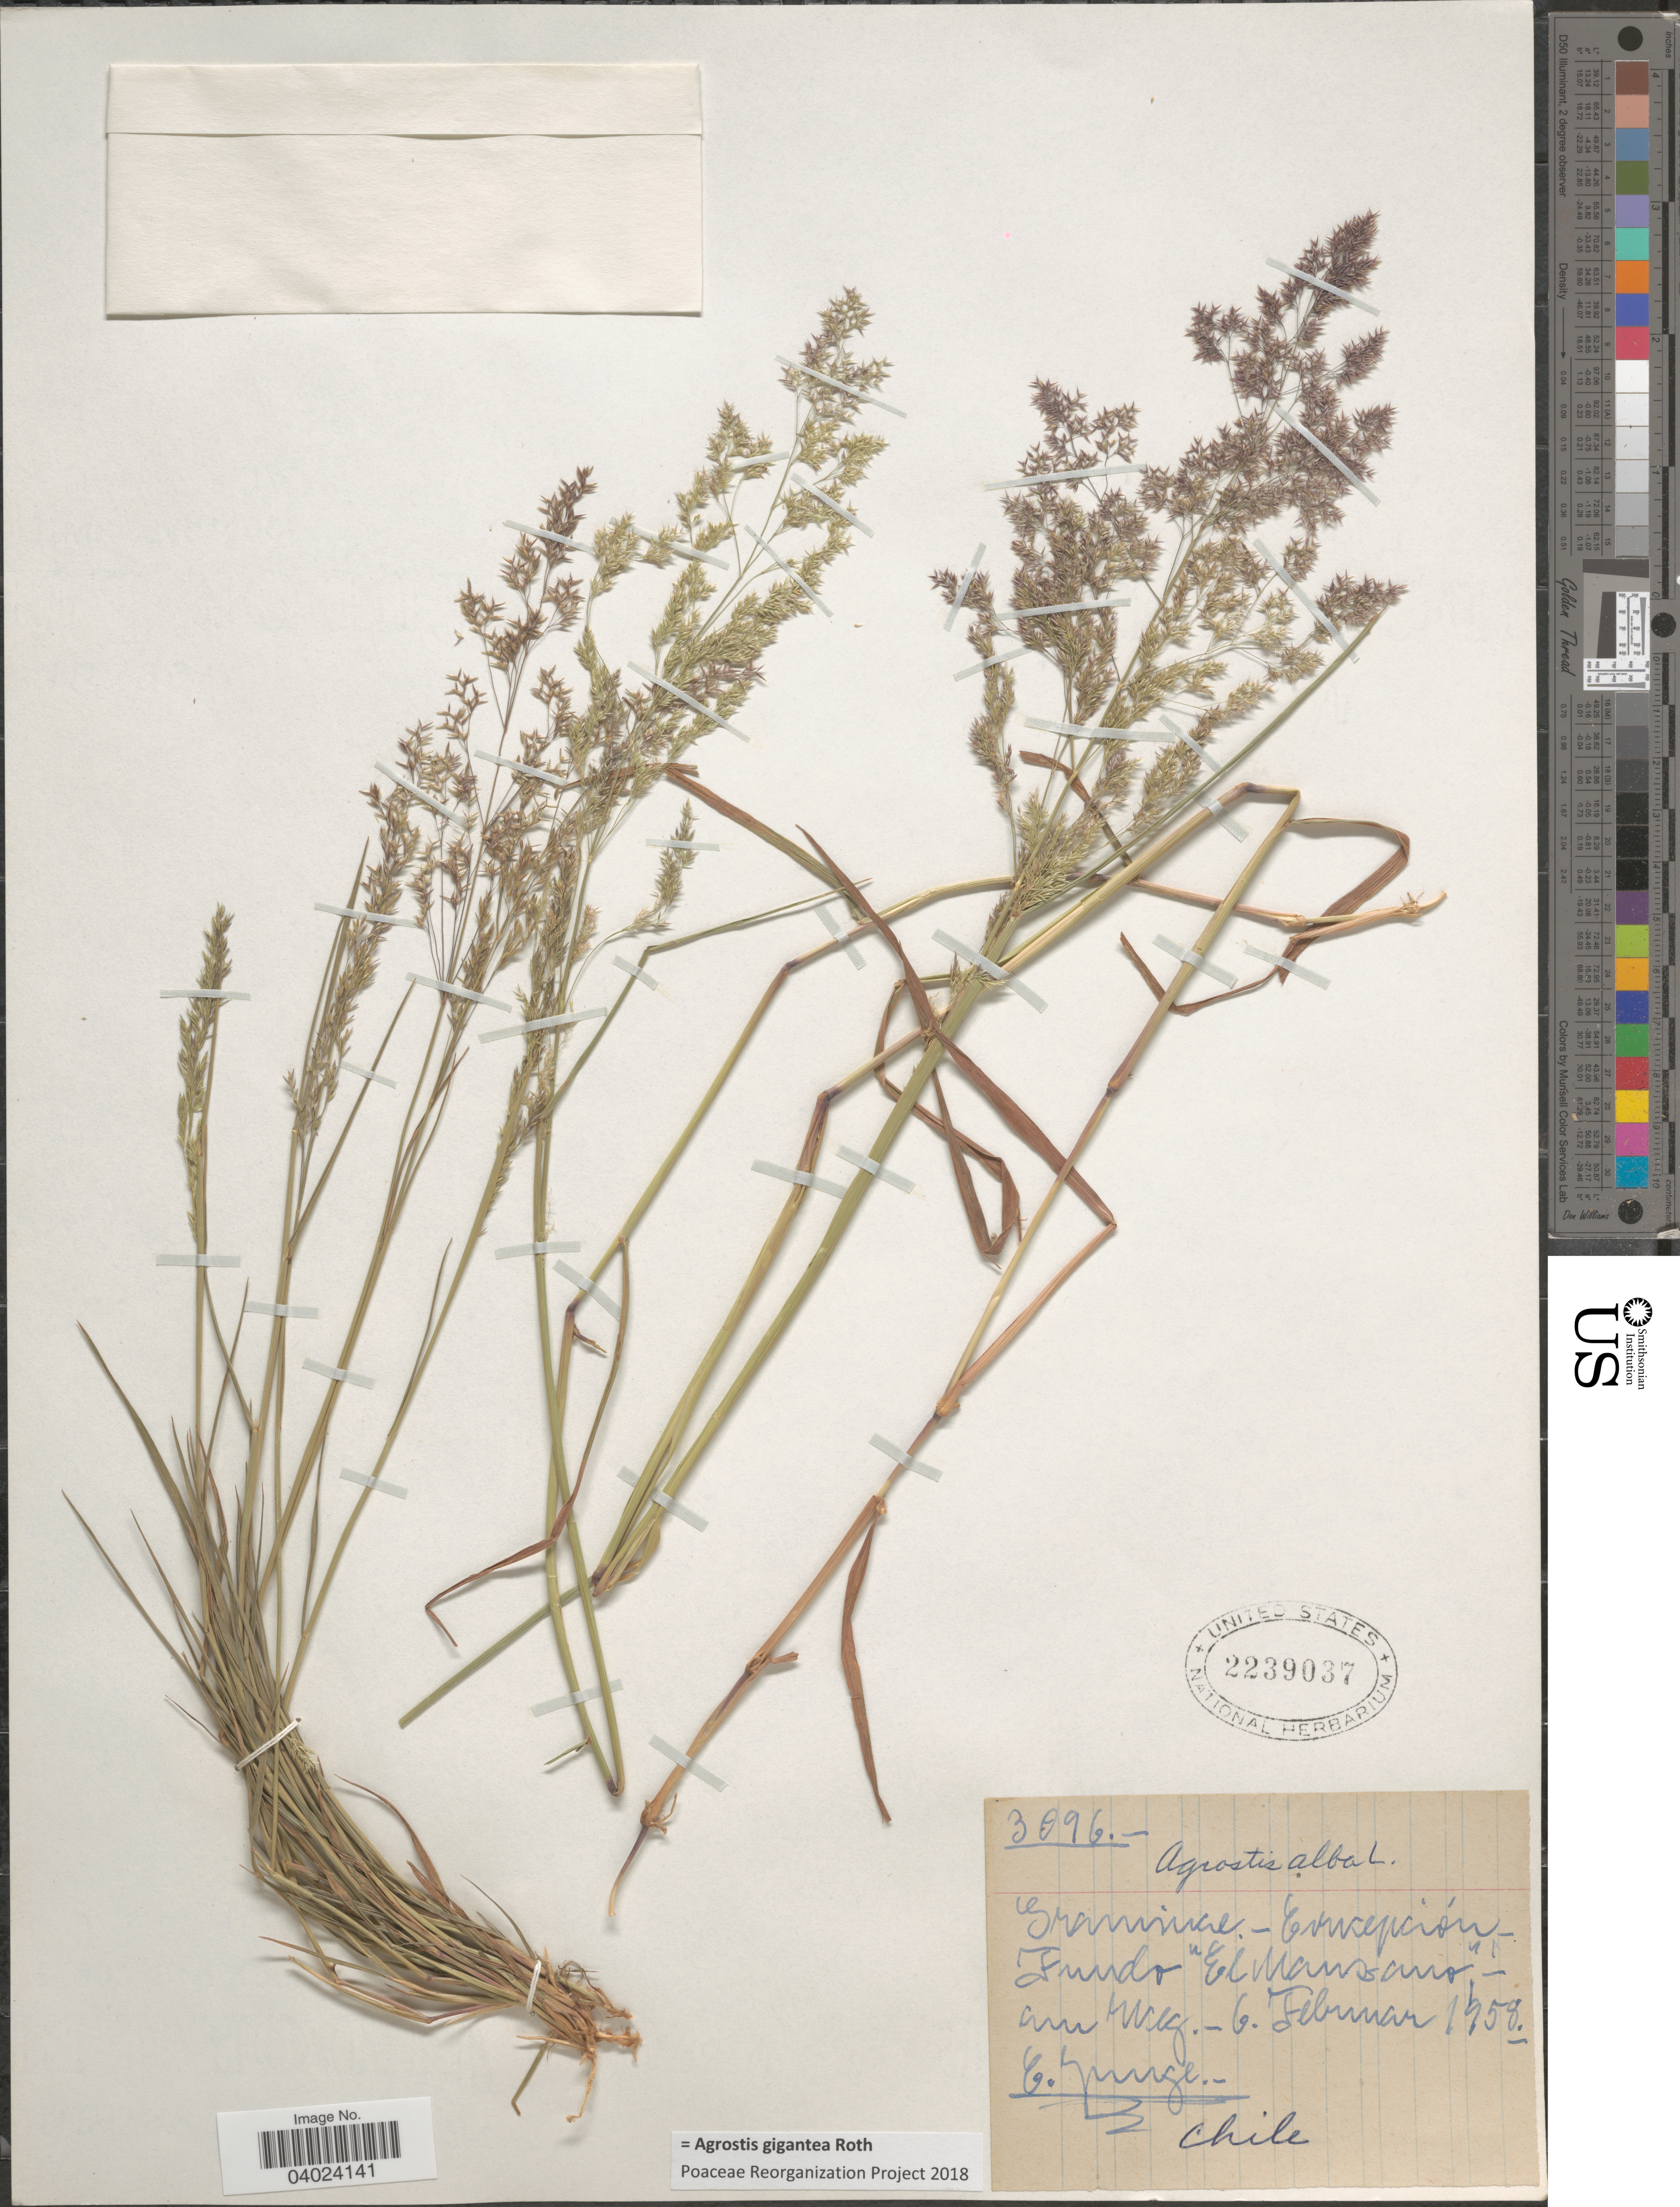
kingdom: Plantae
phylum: Tracheophyta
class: Liliopsida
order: Poales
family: Poaceae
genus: Agrostis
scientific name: Agrostis gigantea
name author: Roth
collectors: E. Junge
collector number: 3096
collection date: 1958-02-06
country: Chile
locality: Concepción, Fundo "El Manzano," am Weg.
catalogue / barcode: US 2239037